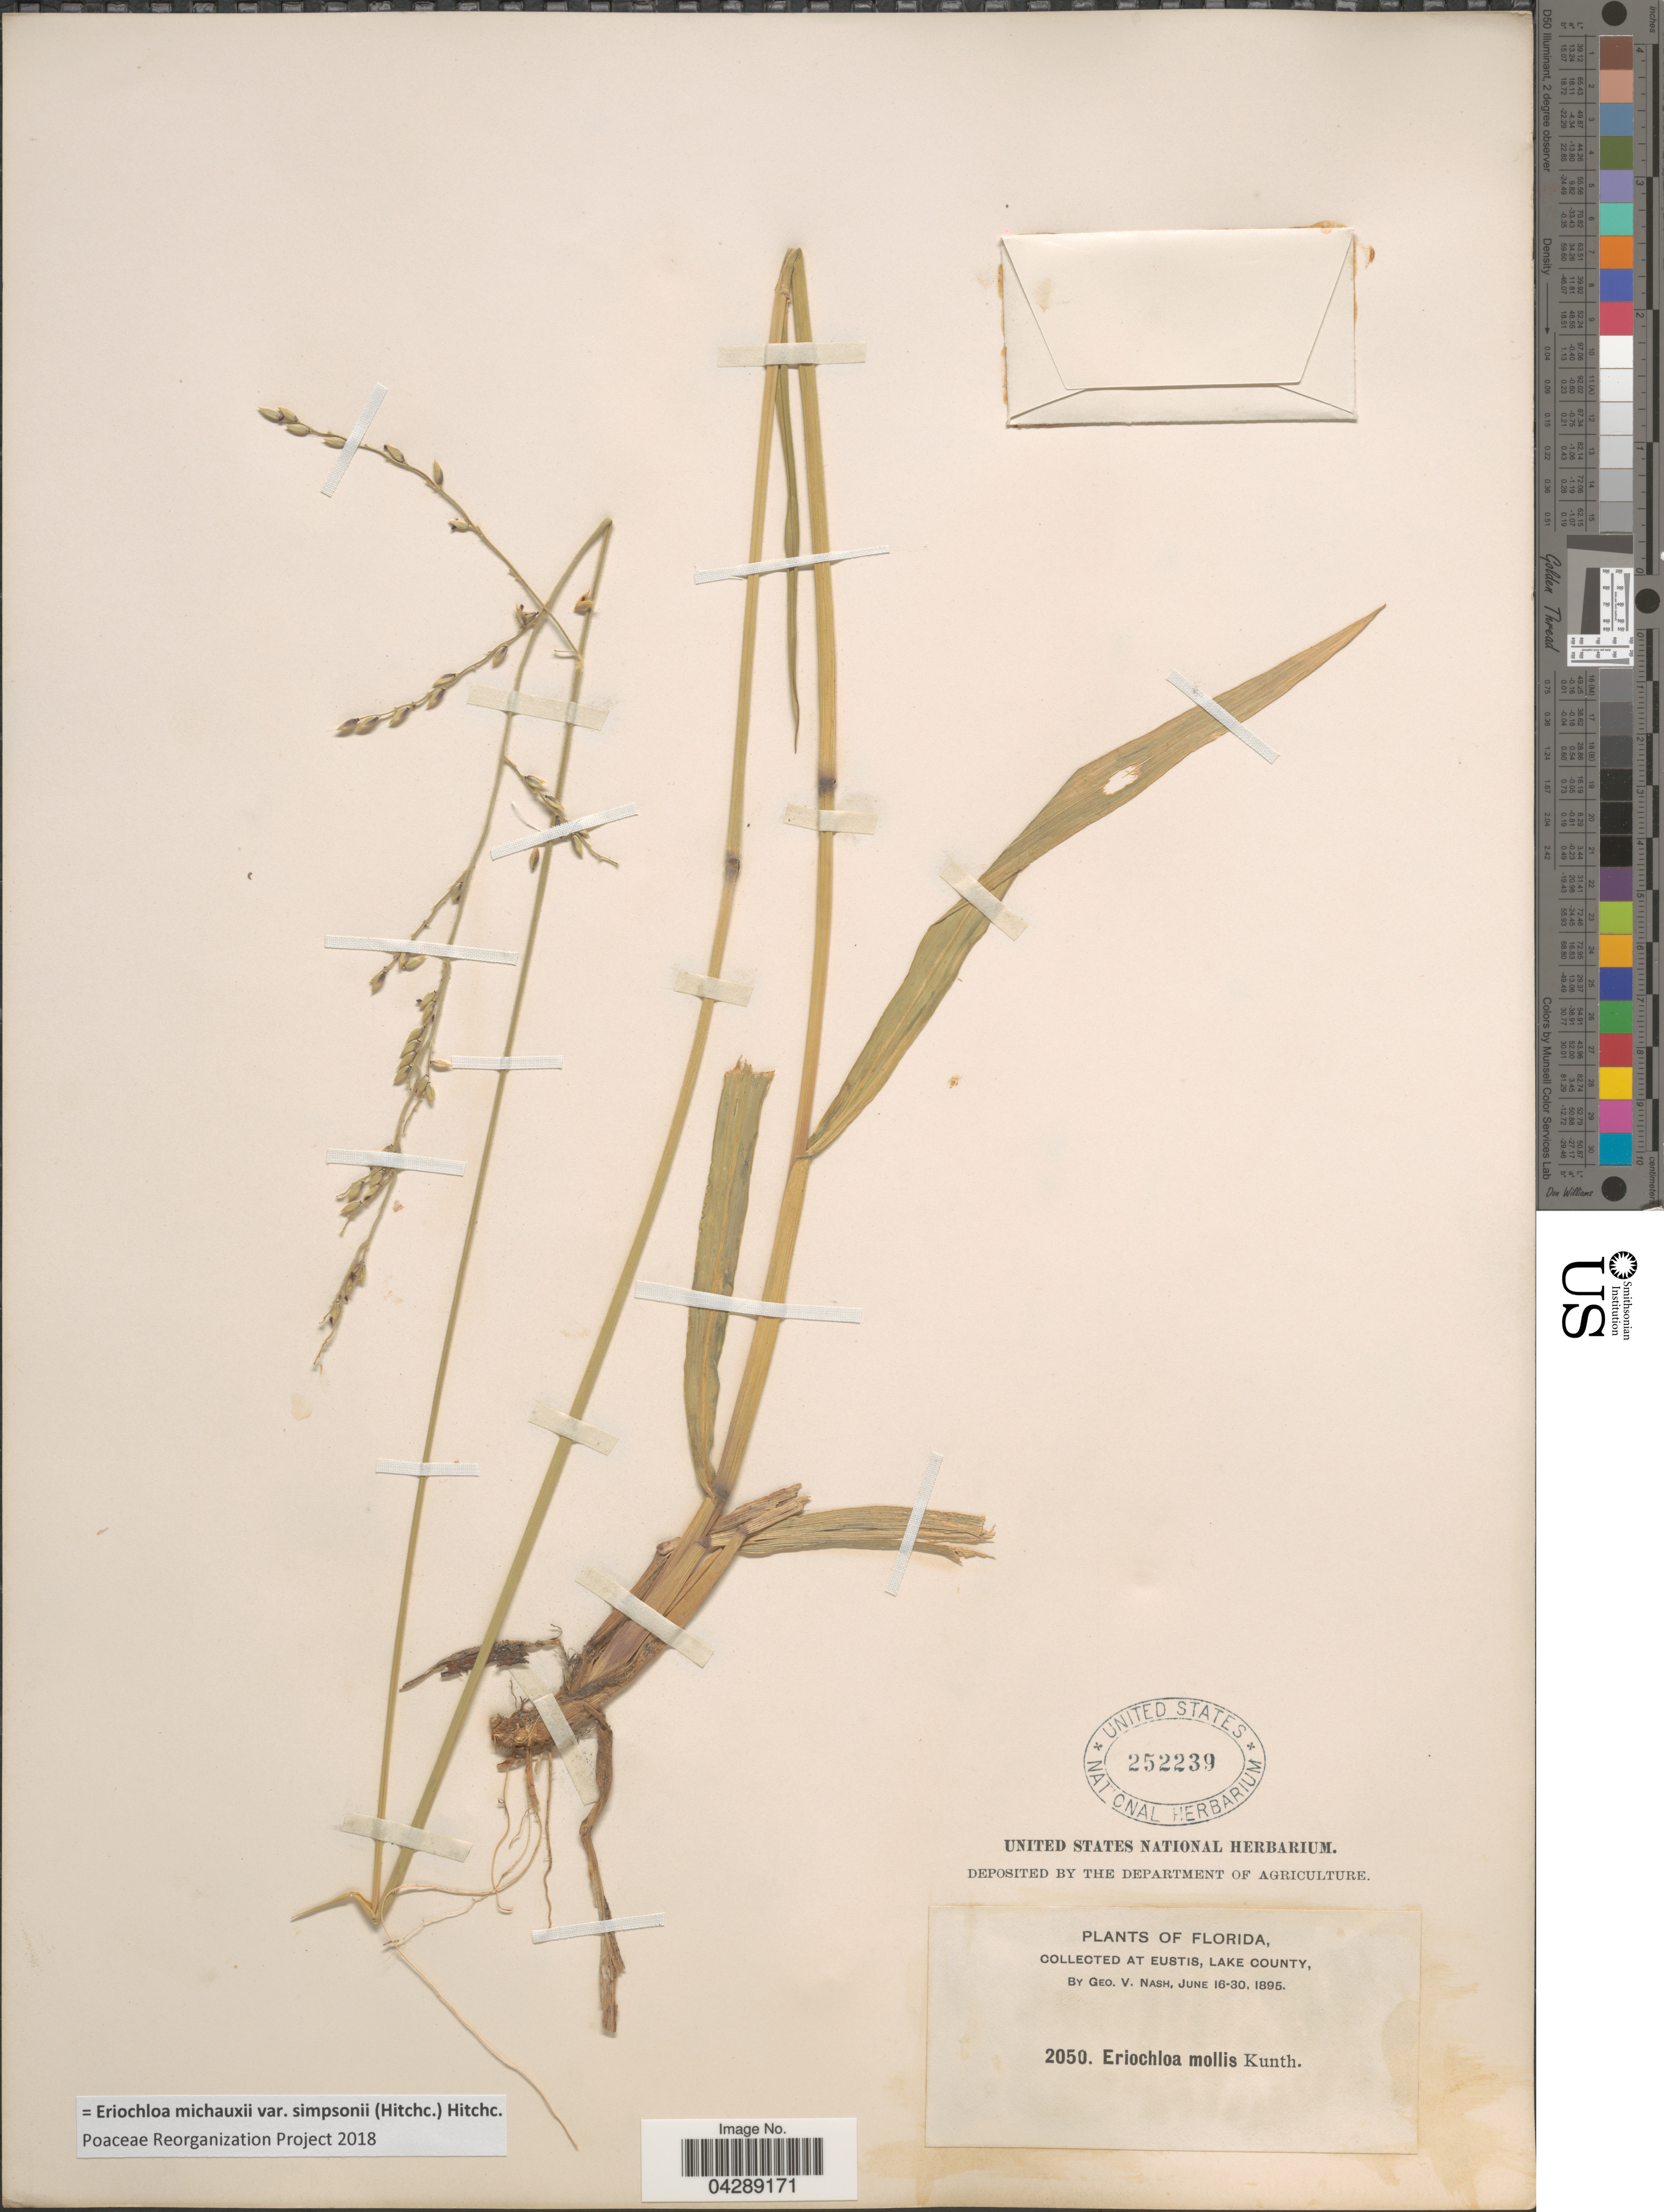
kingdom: Plantae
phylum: Tracheophyta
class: Liliopsida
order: Poales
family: Poaceae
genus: Eriochloa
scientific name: Eriochloa michauxii var. simpsonii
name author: Hitchc.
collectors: G. V. Nash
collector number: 2050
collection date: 1895-06-16/1895-06-30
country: United States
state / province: Florida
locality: At Eustis, Lake County.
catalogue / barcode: US 252239